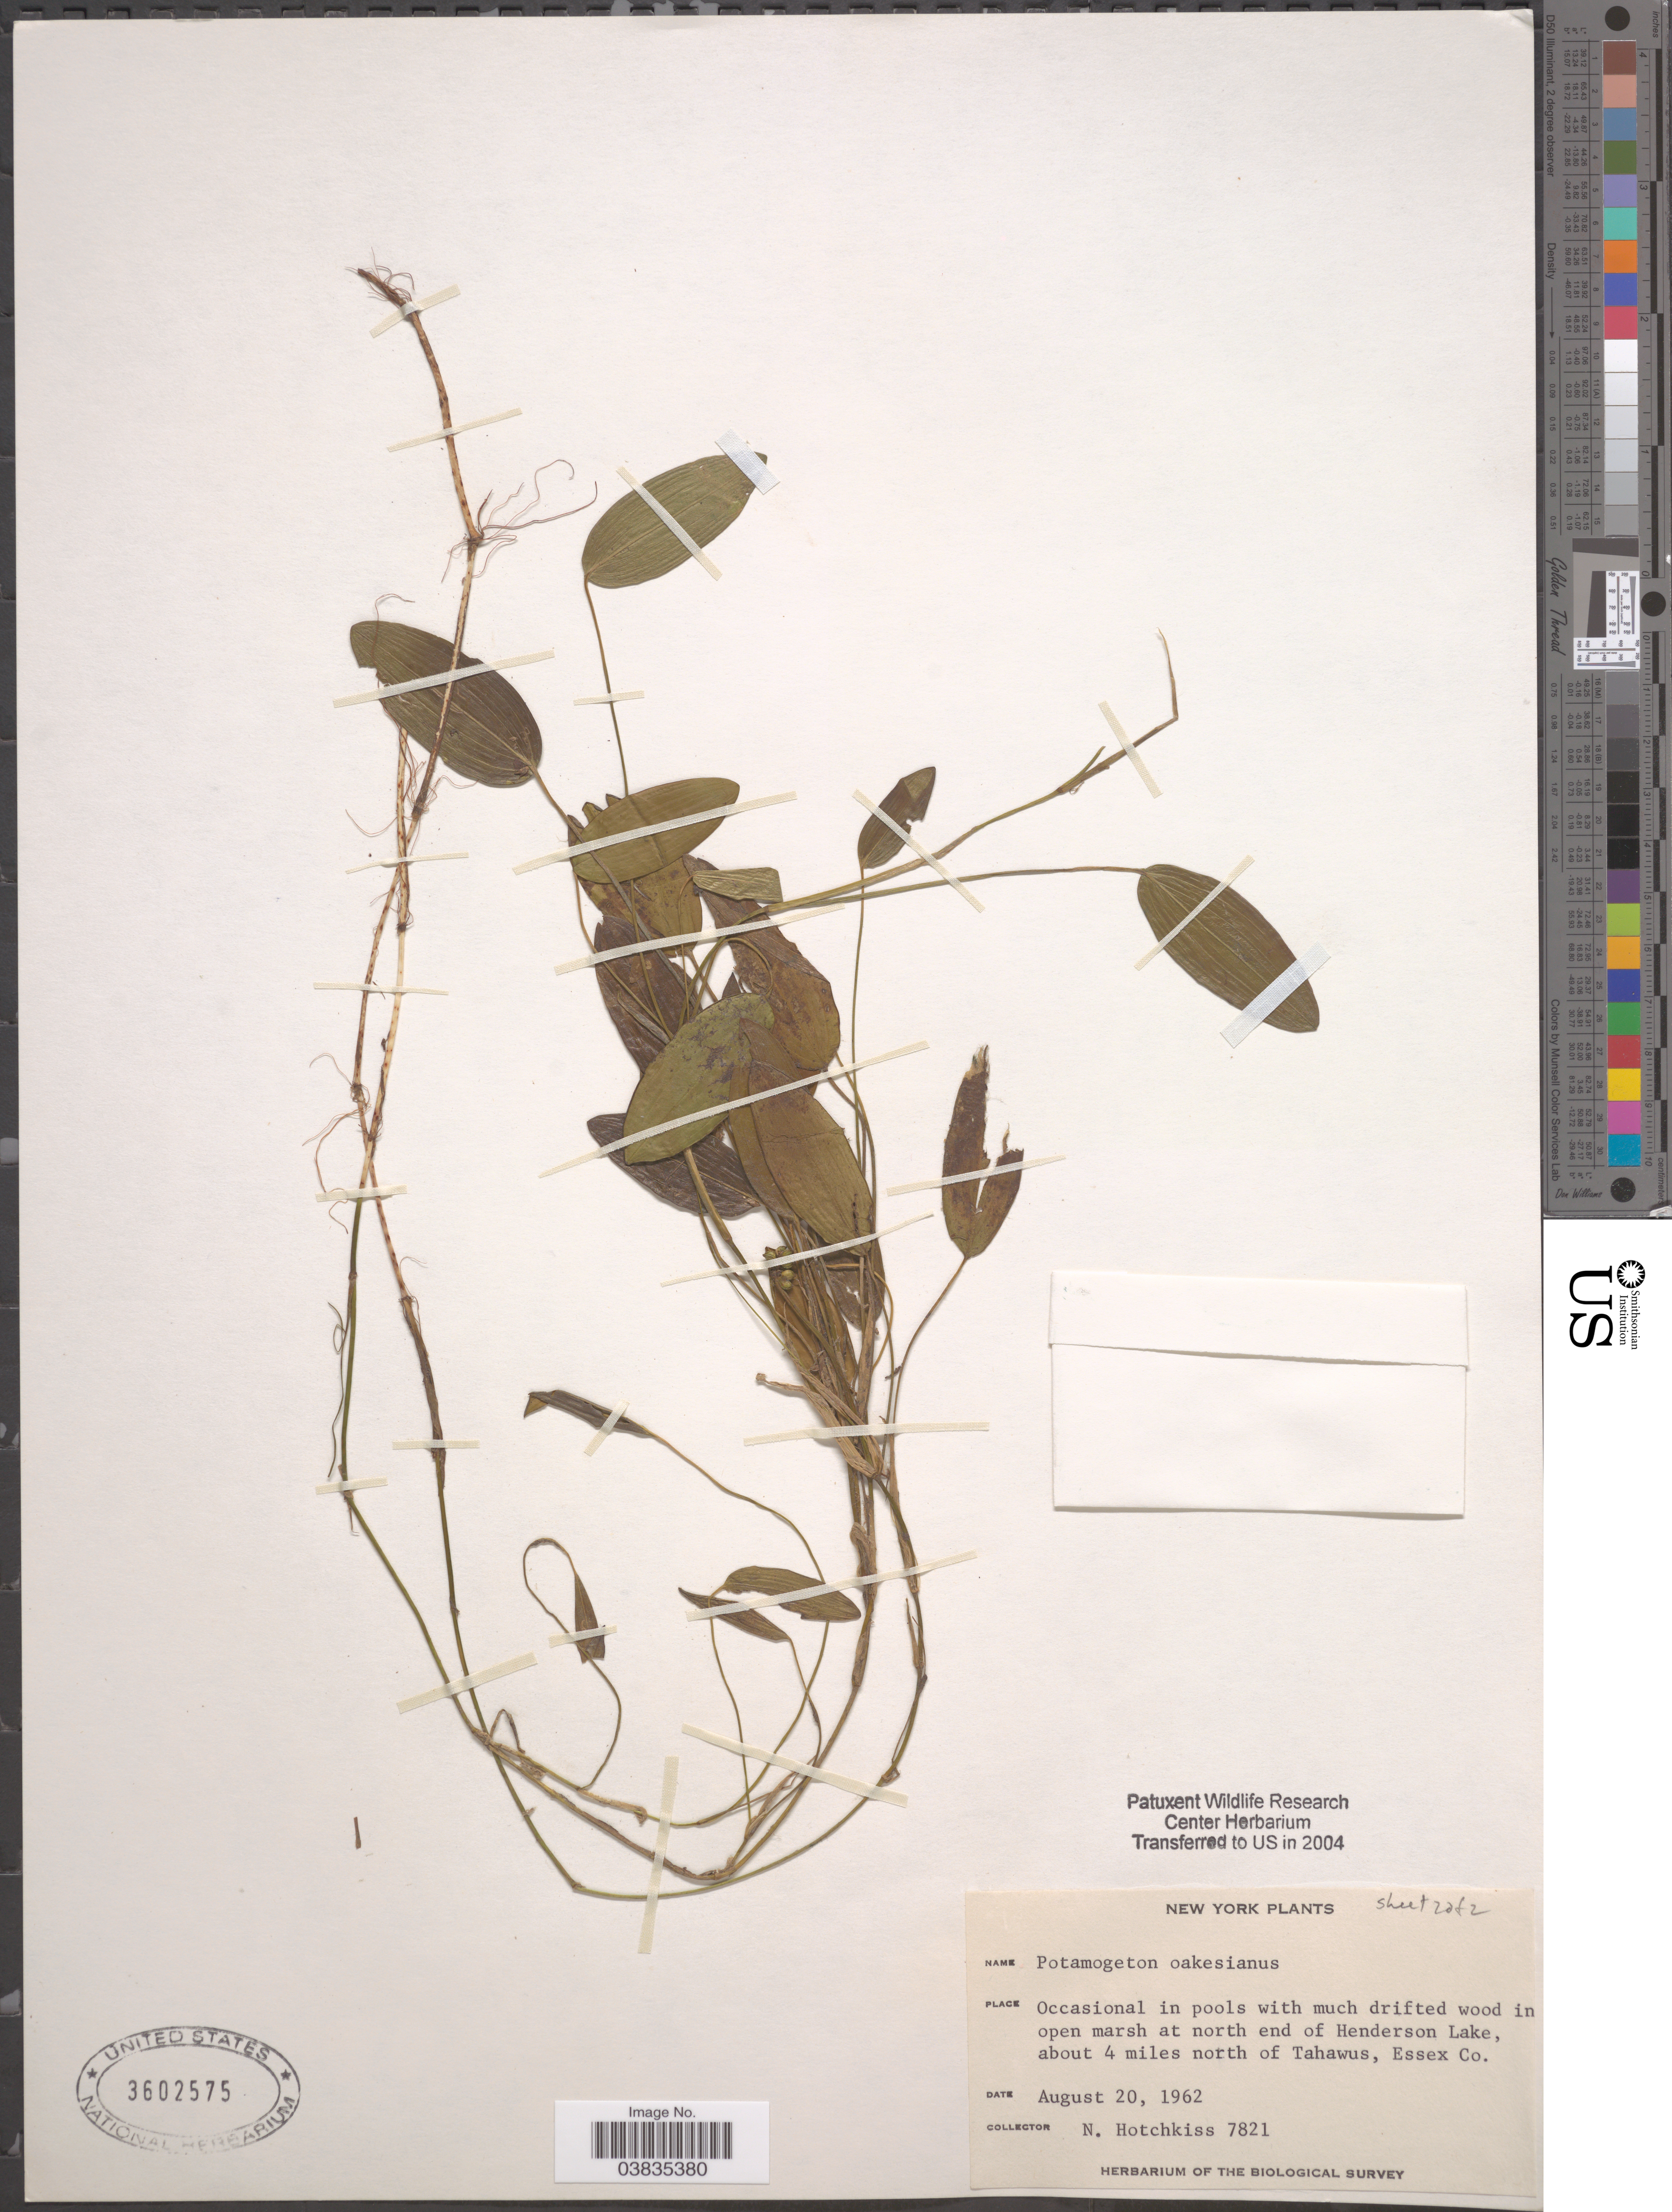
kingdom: Plantae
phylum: Tracheophyta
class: Liliopsida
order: Alismatales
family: Potamogetonaceae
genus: Potamogeton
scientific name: Potamogeton oakesianus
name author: J.W. Robbins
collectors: N. Hotchkiss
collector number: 7821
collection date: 1962-08-20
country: United States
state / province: New York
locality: In open marsh at north end of Henderson Lake, about 4 miles north of Tahawus, Essex Co.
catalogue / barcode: US 3602575